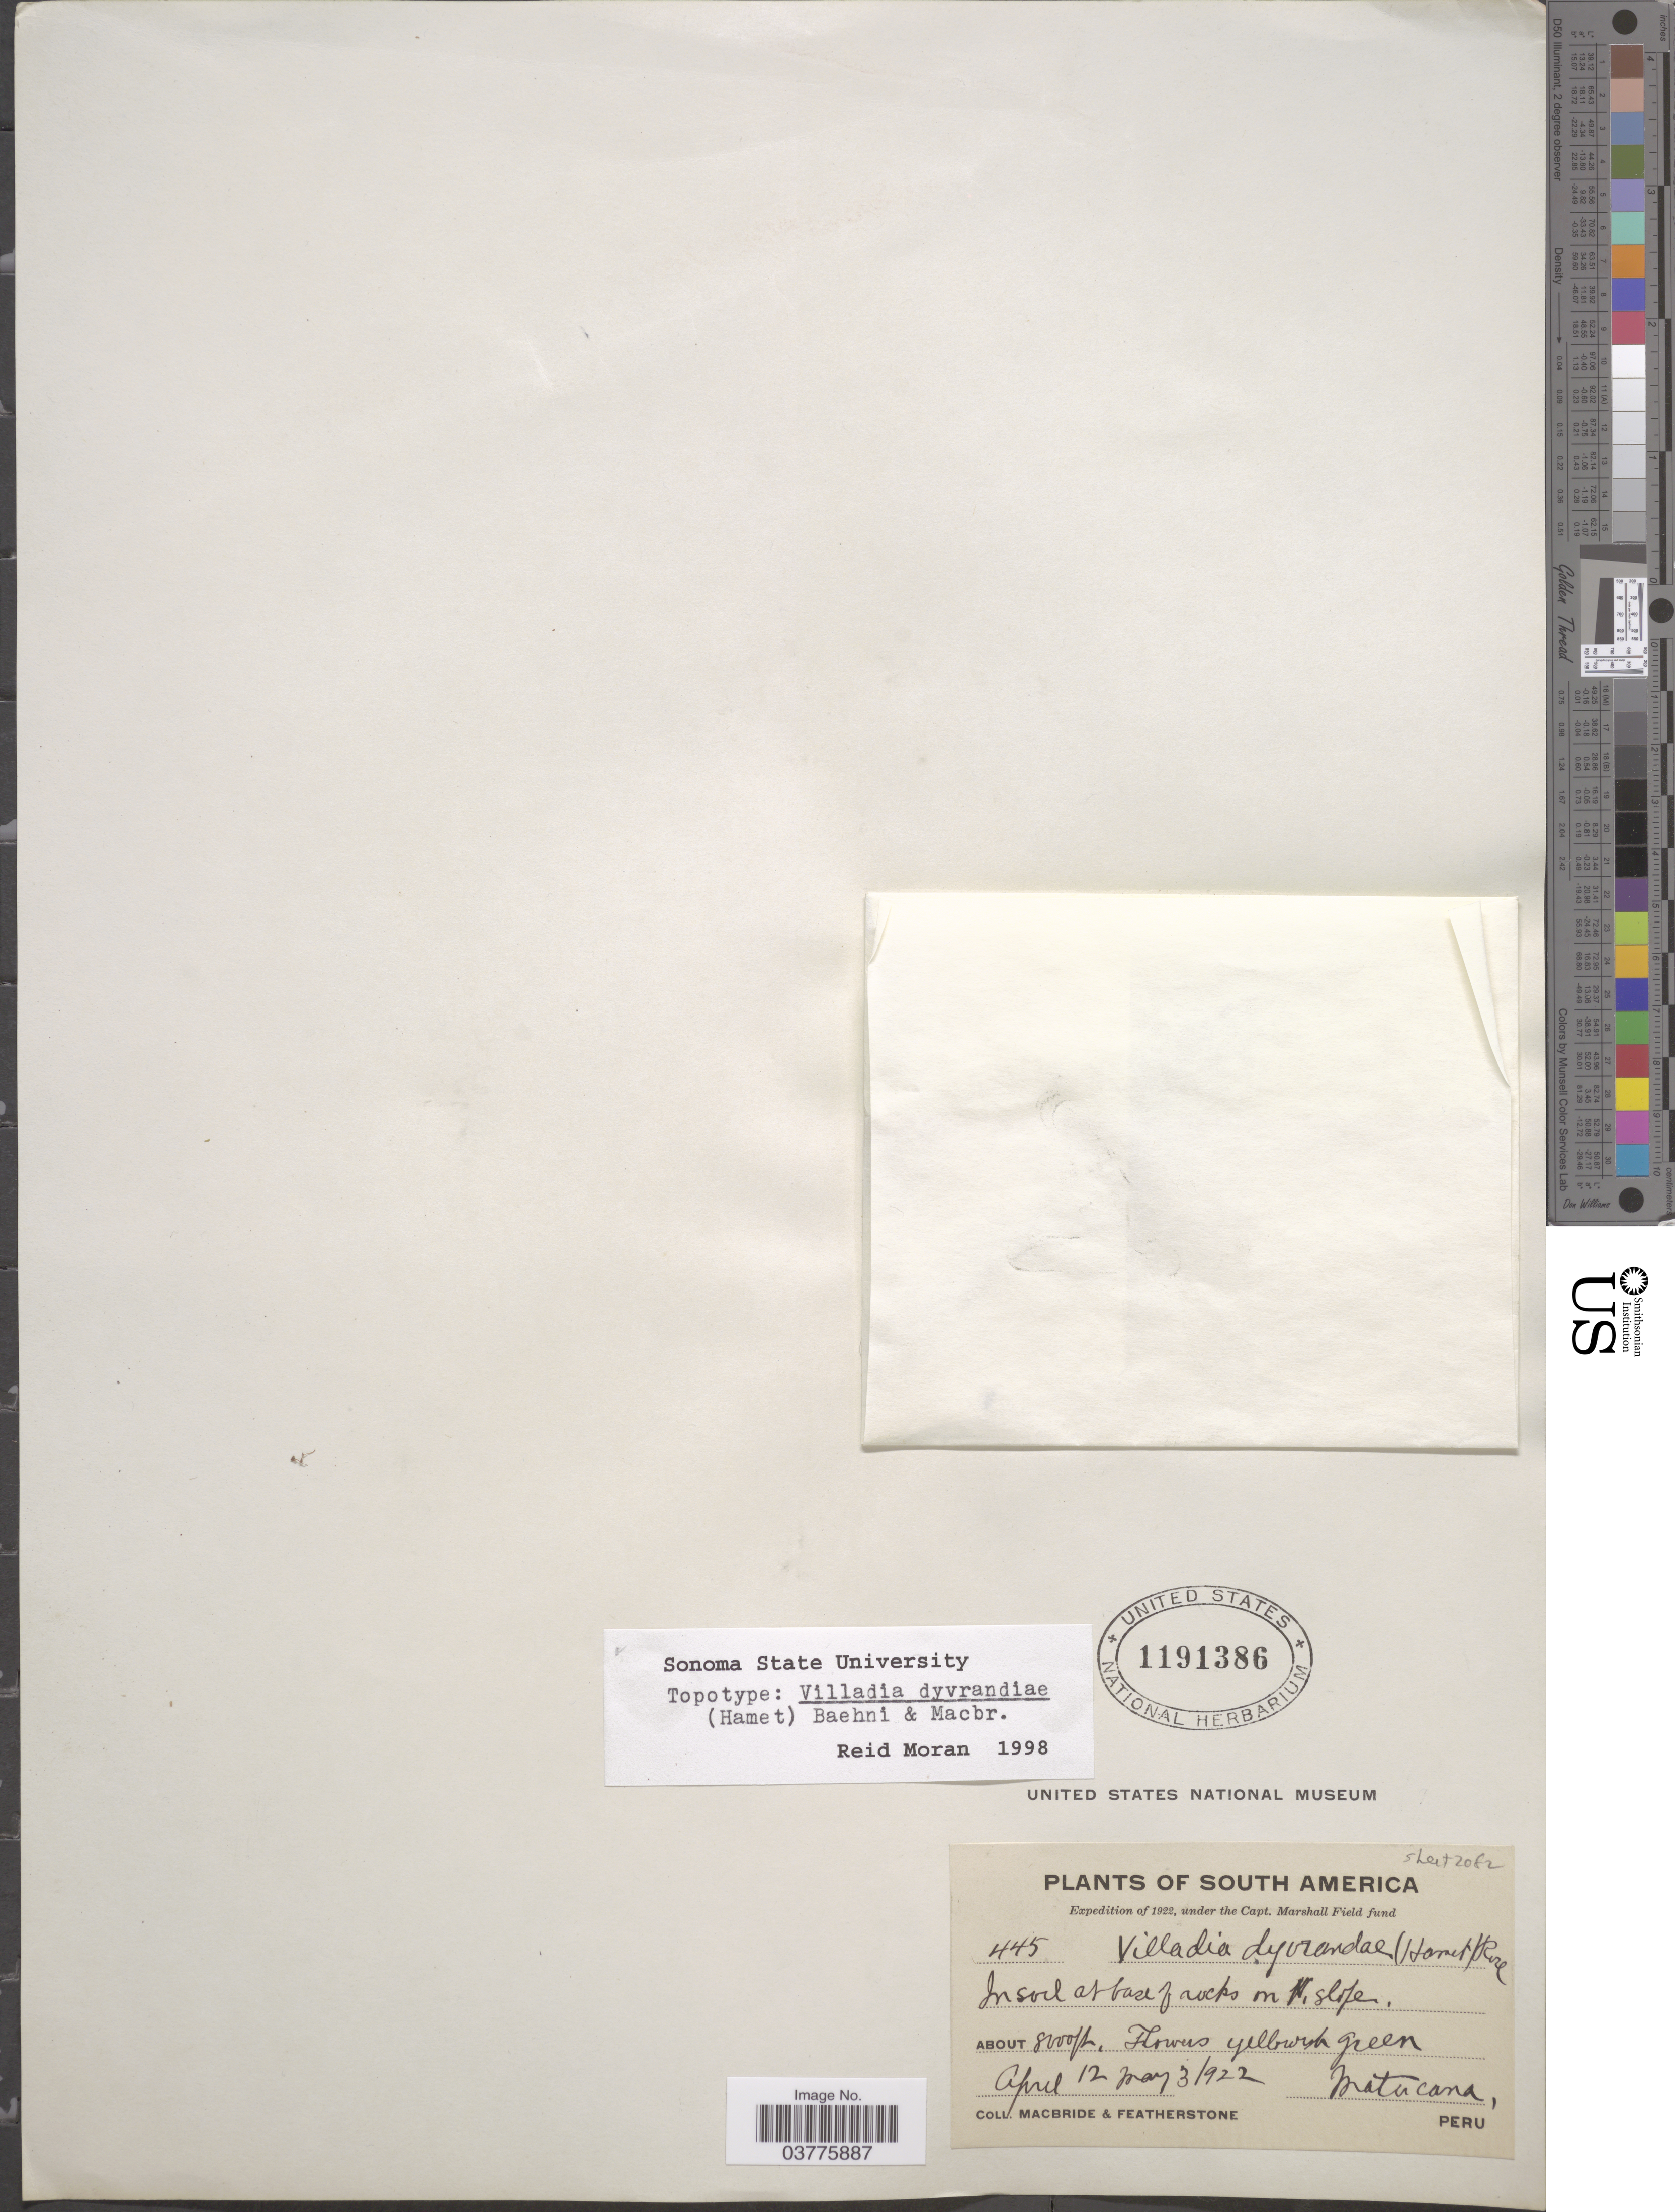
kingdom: Plantae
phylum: Tracheophyta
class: Magnoliopsida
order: Saxifragales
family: Crassulaceae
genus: Sedum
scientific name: Sedum incarum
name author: (Ball) Pino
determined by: Pino, Guillermo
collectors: Macbride, -- & -. Featherstone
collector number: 445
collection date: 1922-04-12/1922-05-03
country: Peru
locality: Matucana.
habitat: In soil at base of rocks on N. slope.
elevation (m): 2438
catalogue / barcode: US 1191386